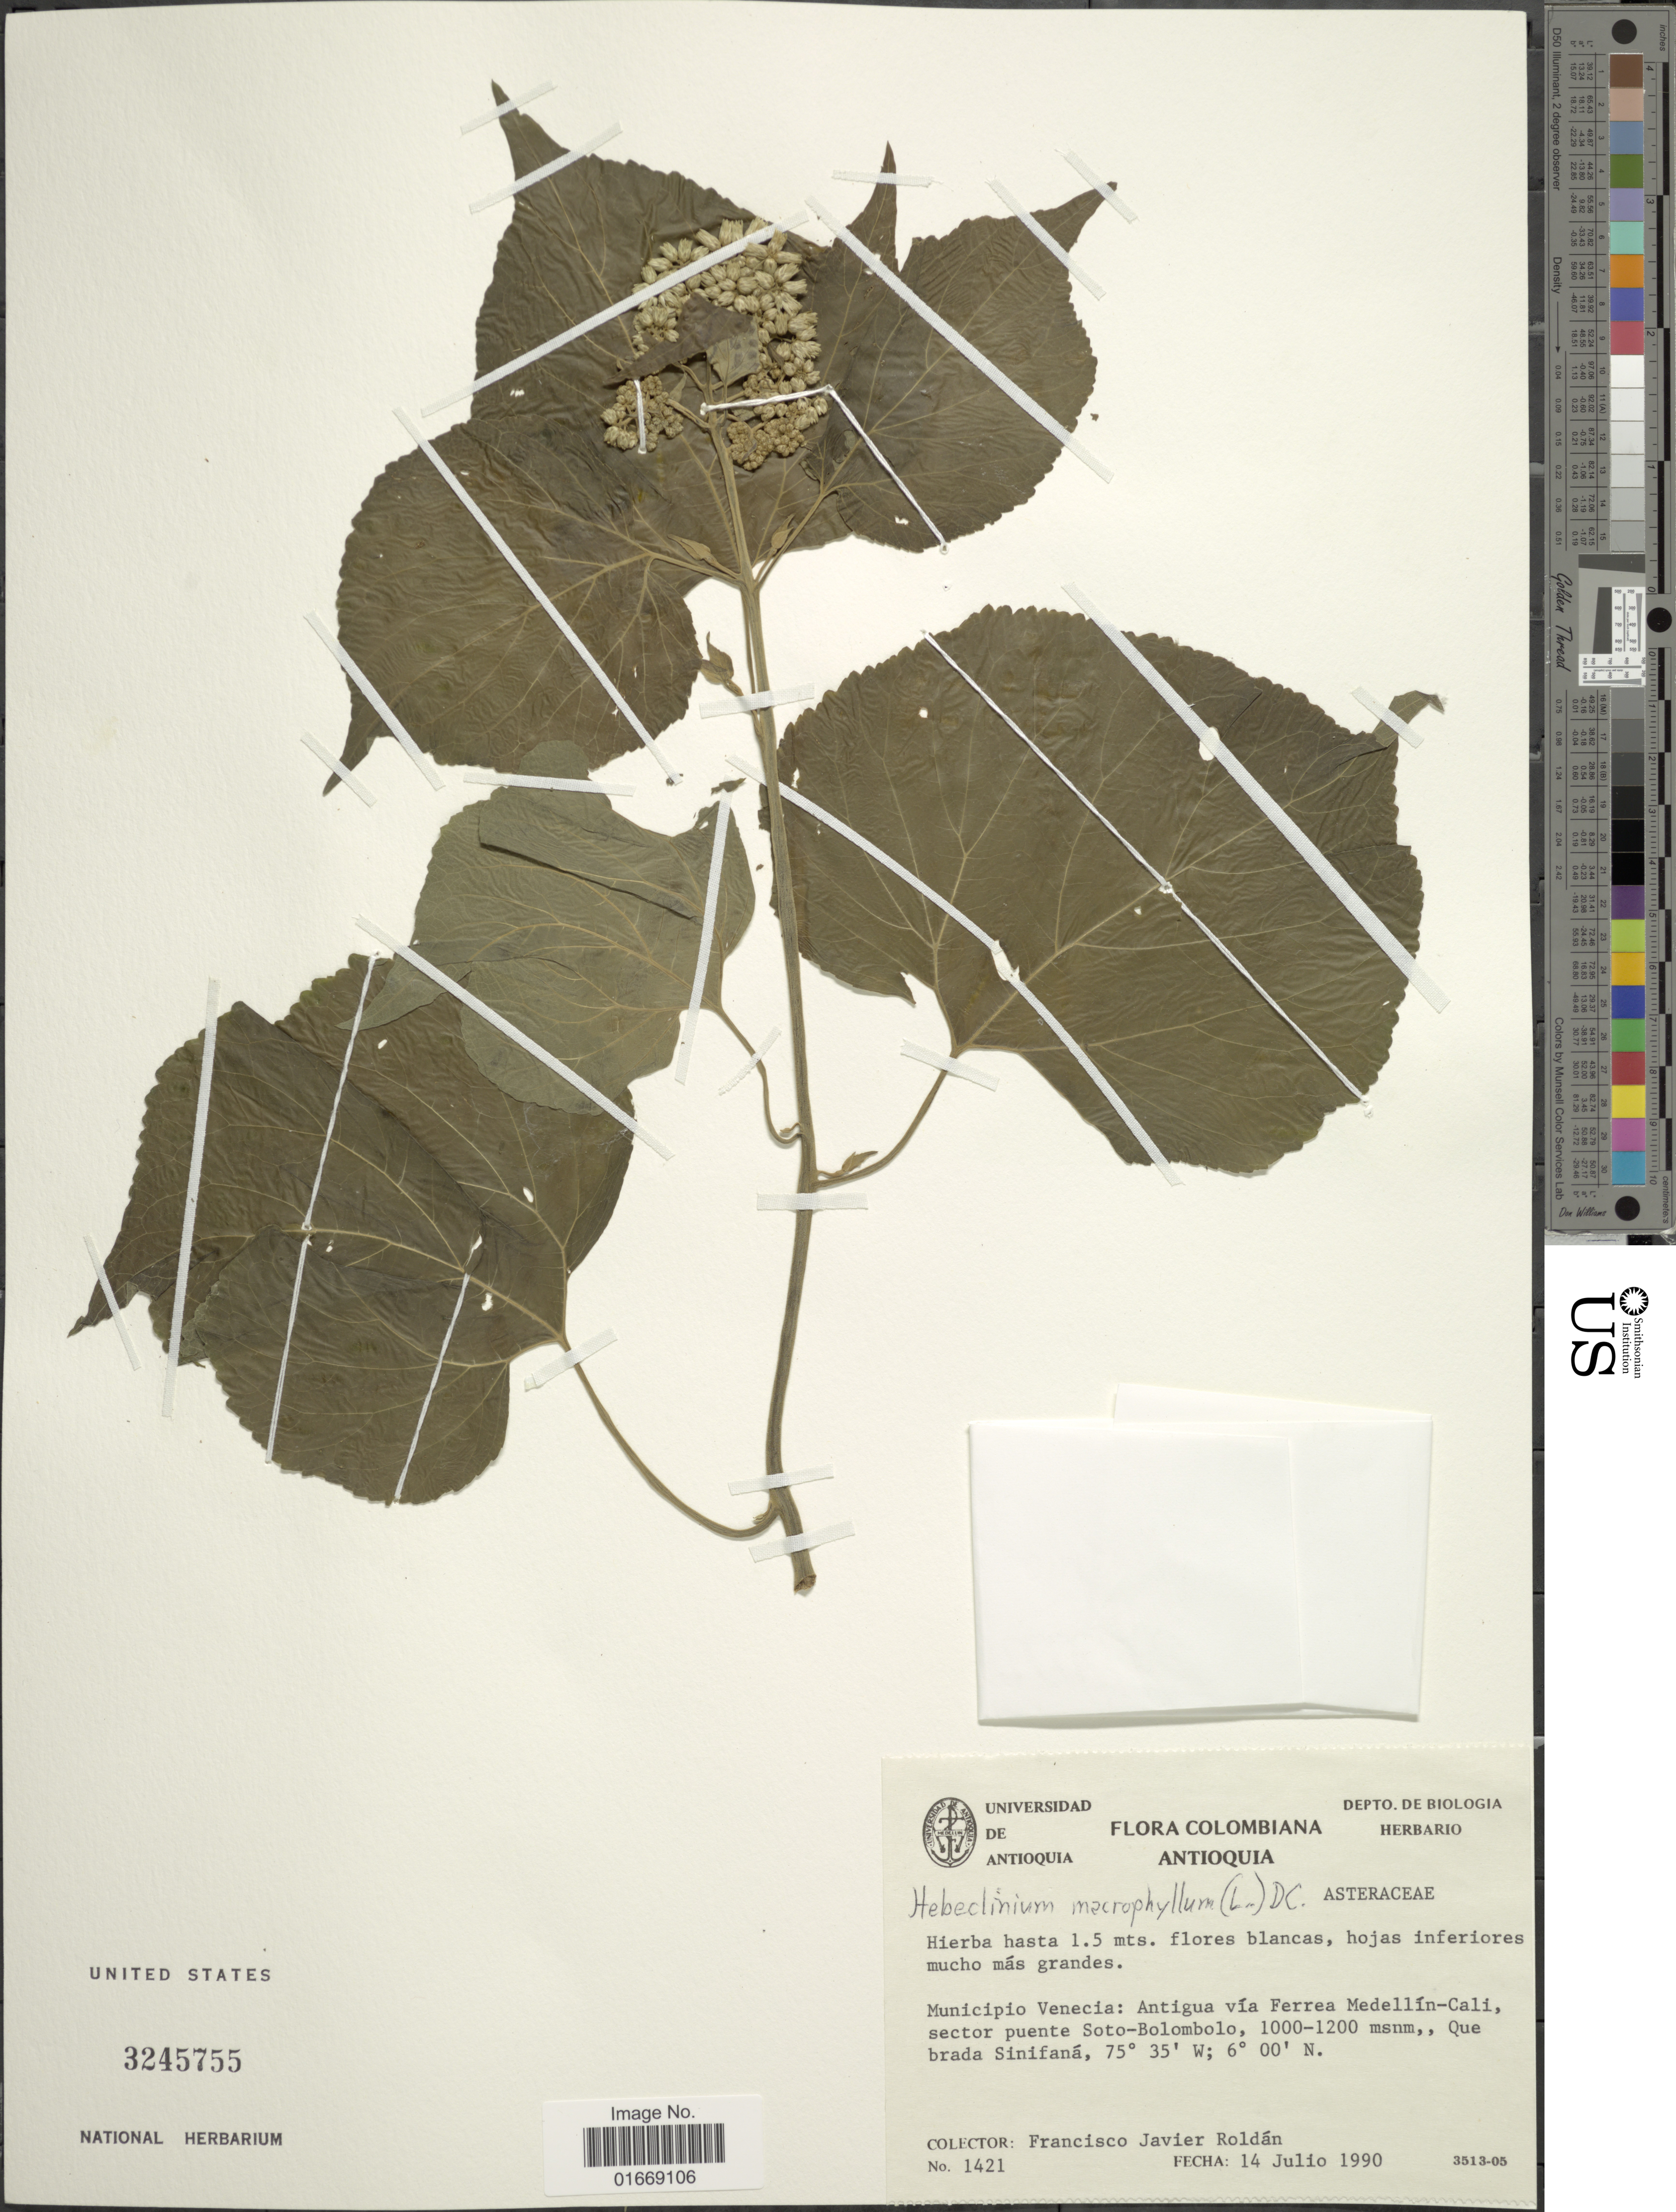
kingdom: Plantae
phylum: Tracheophyta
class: Magnoliopsida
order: Asterales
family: Asteraceae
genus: Hebeclinium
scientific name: Hebeclinium macrophyllum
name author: (L.) DC.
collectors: F. J. Roldán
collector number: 1421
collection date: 1990-07-14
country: Colombia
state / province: Antioquia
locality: Municipio Venecia, Antigua via Ferrea Medellin-Cali, sector puente Soto-Bolombolo, Quebrada Sinifana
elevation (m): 1000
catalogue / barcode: US 3245755